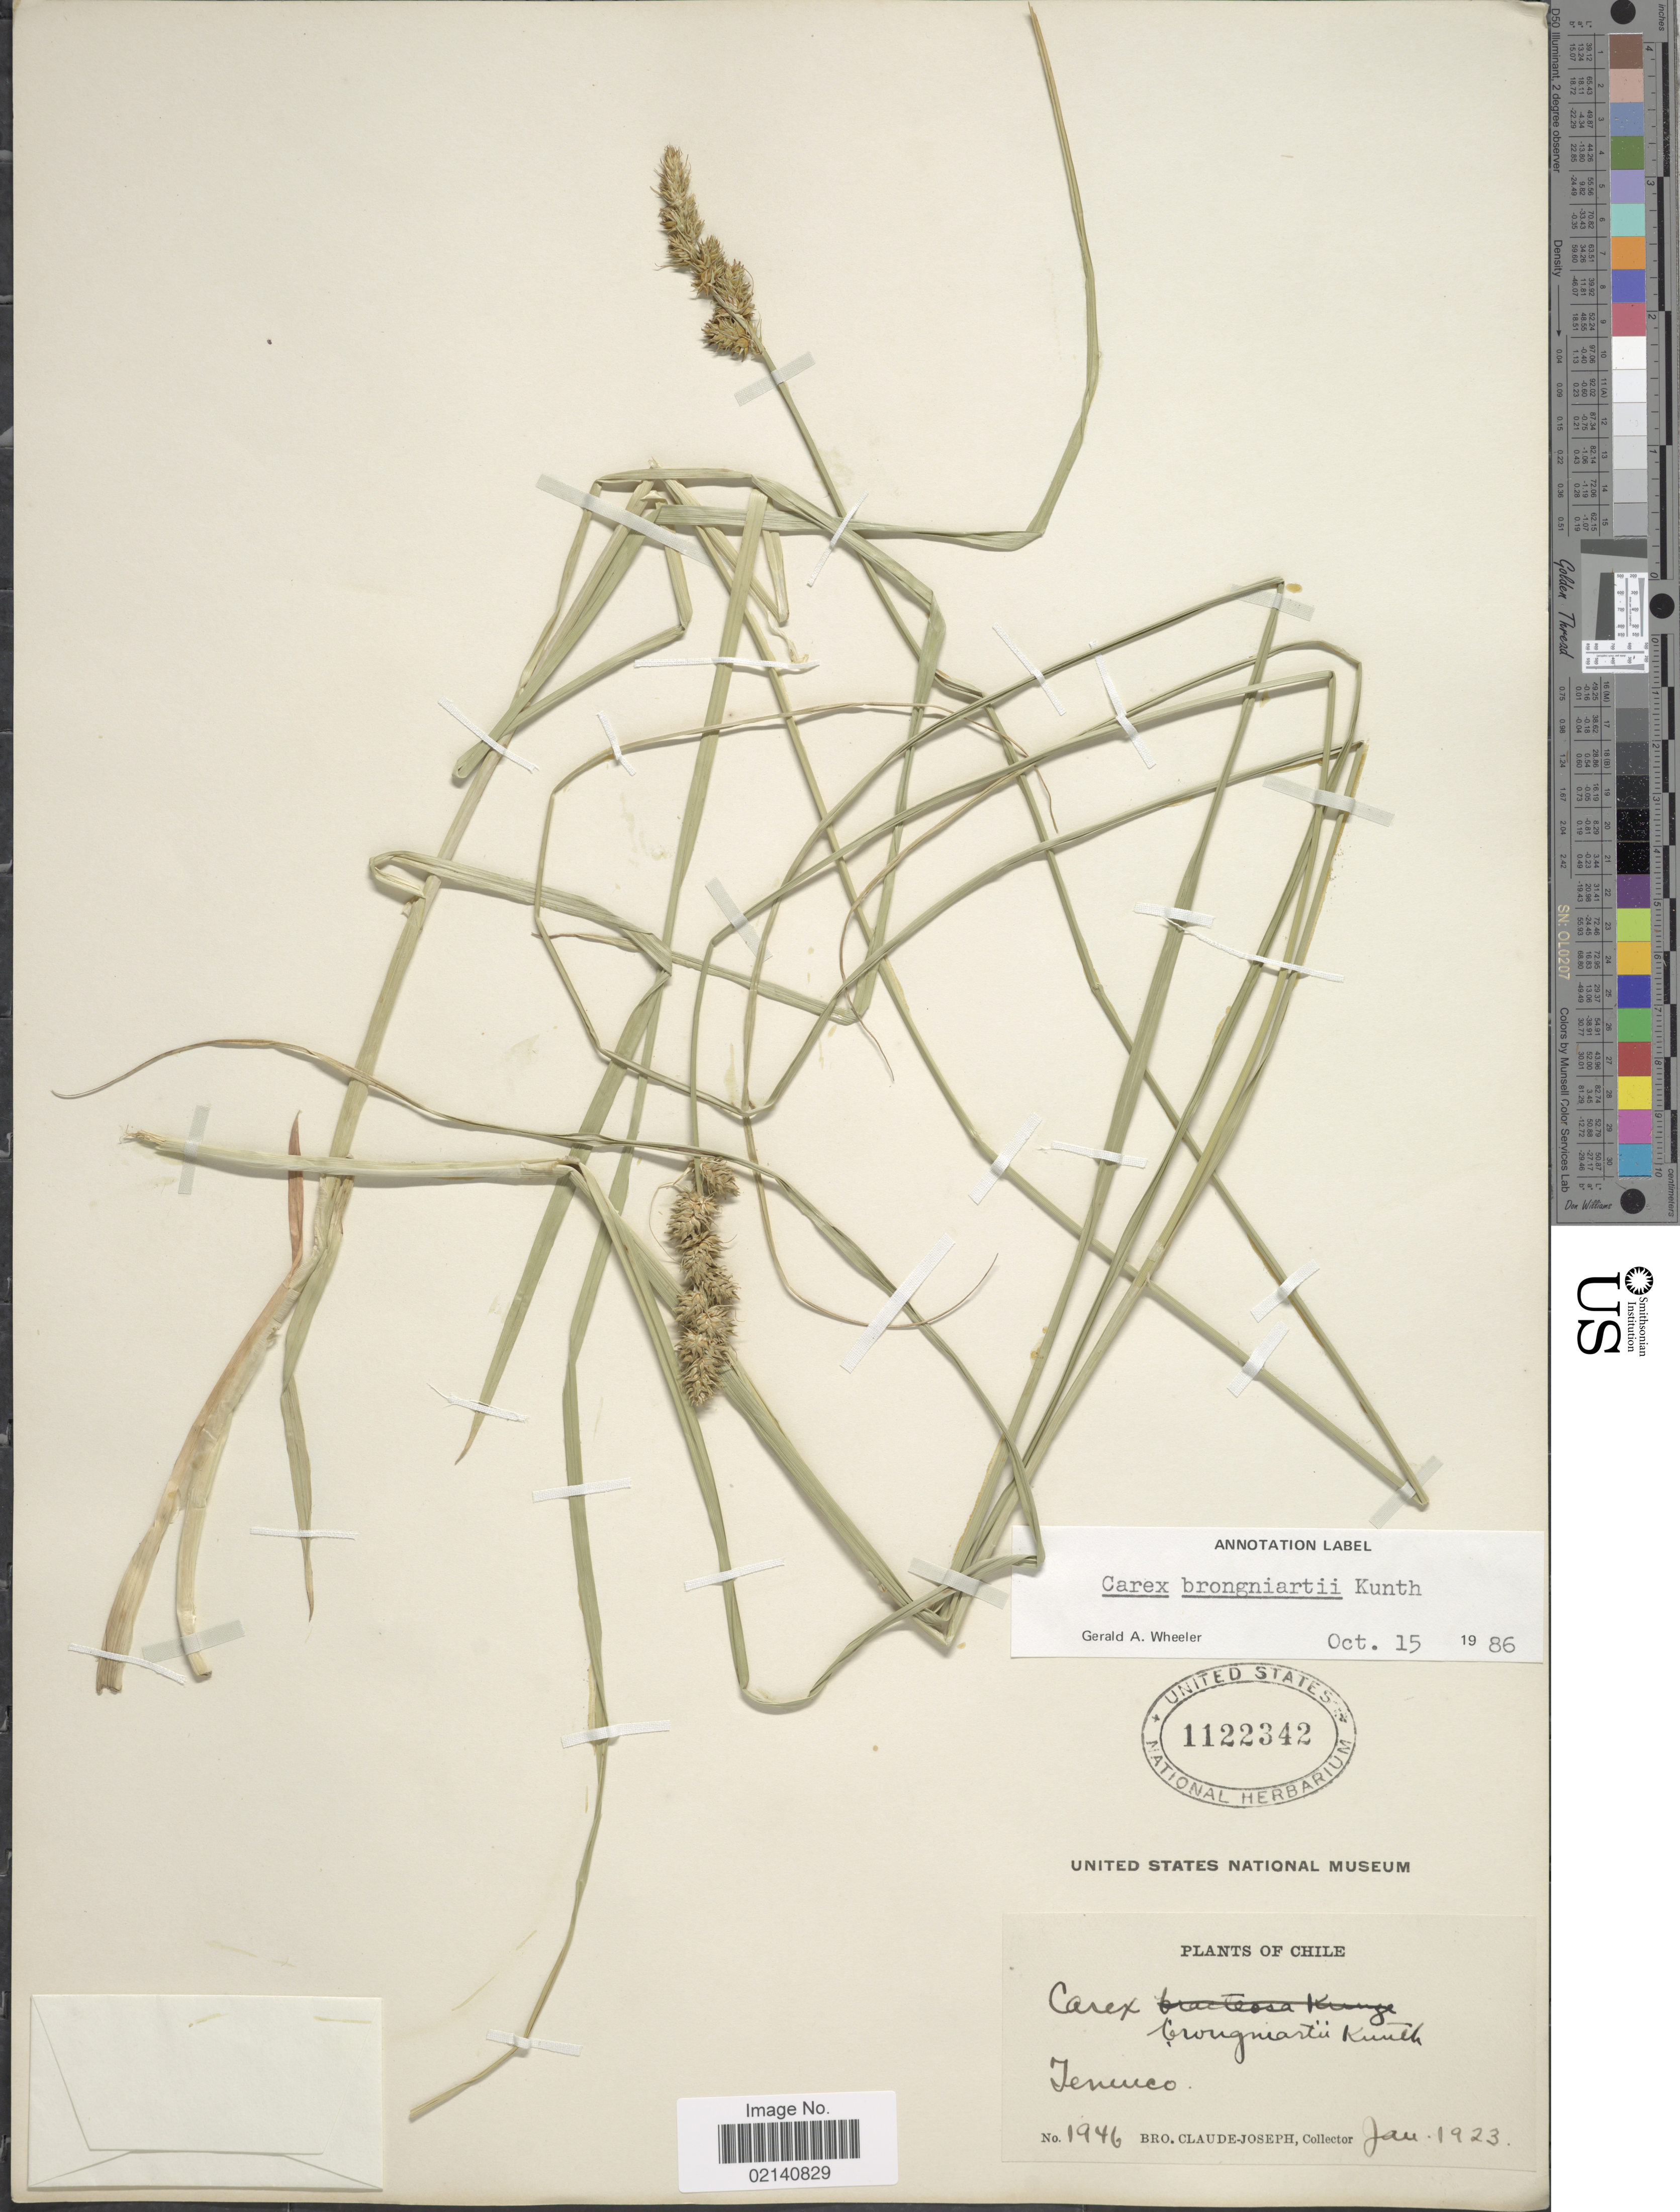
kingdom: Plantae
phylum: Tracheophyta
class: Liliopsida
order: Poales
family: Cyperaceae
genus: Carex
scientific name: Carex brongniartii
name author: Kunth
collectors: Bro. Claude-Joseph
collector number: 1946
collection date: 1923-01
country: Chile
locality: Temuco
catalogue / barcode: US 1122342